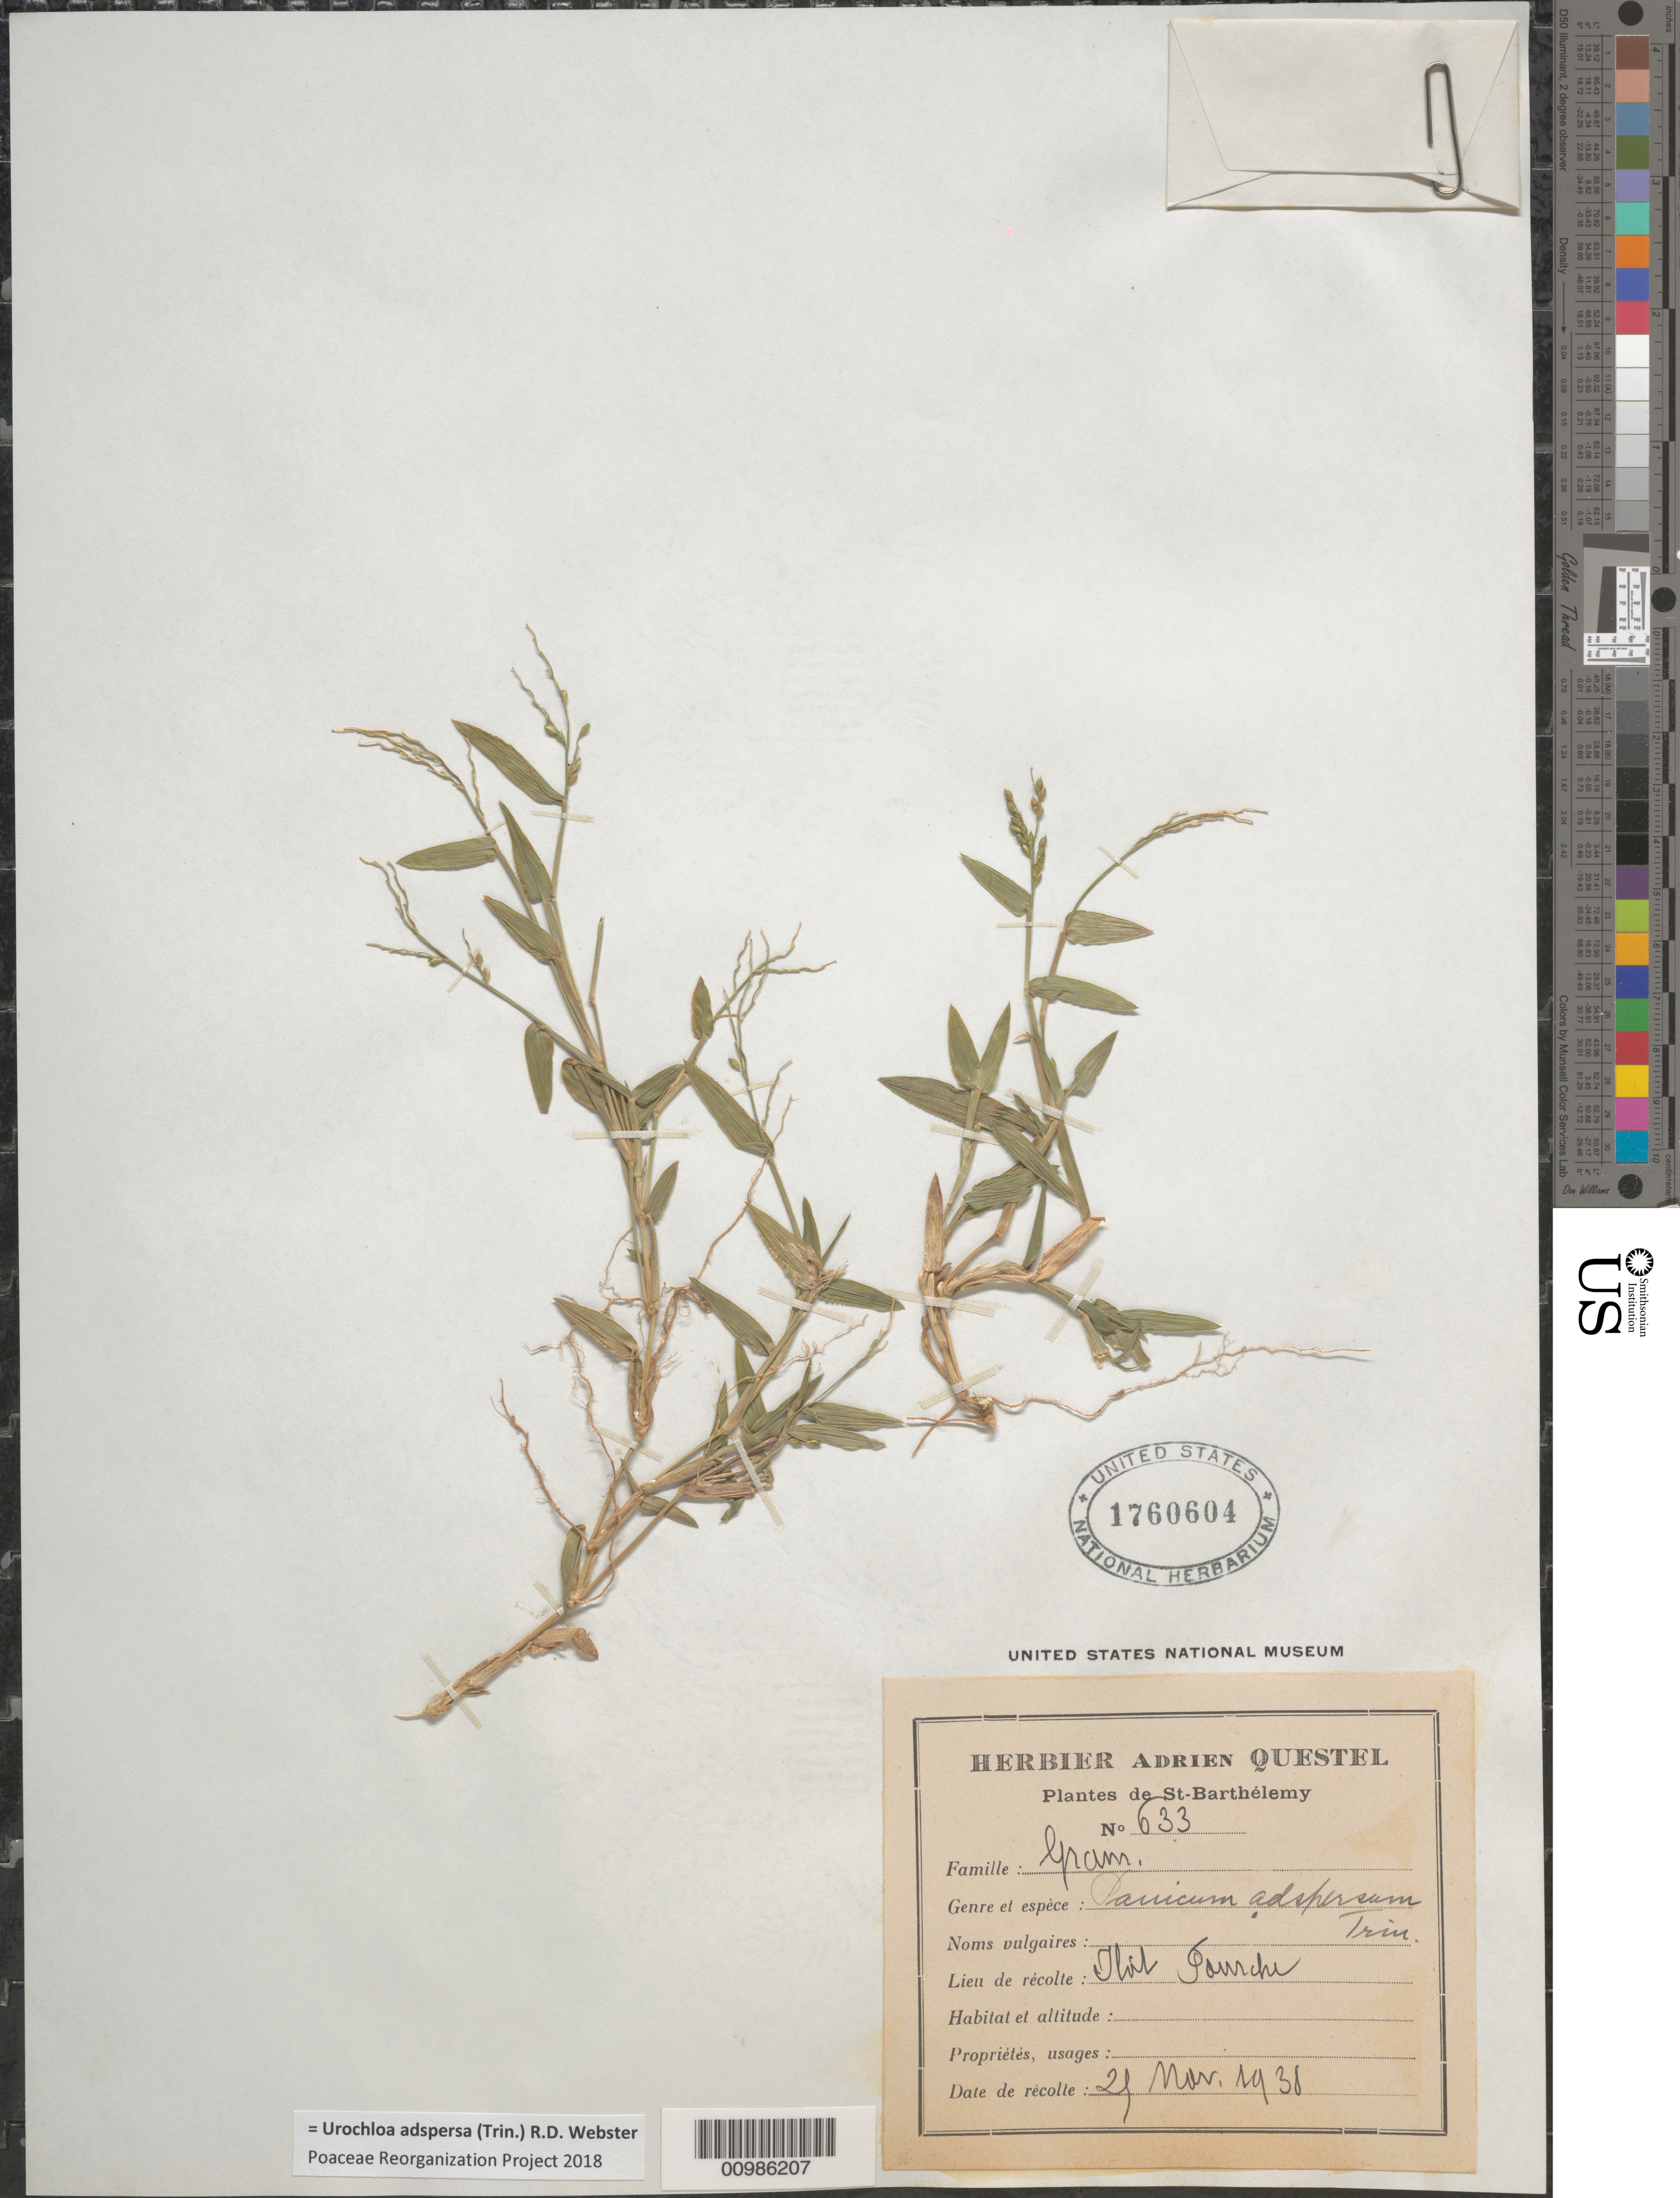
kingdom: Plantae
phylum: Tracheophyta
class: Liliopsida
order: Poales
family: Poaceae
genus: Brachiaria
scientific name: Brachiaria echinulata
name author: (Mez) Parodi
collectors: A. Questel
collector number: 633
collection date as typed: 28 Mar 1938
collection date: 1938-03-28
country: Saint Barthélemy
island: St. Barthélemy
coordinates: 0 N, 0 E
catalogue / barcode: US 1760604